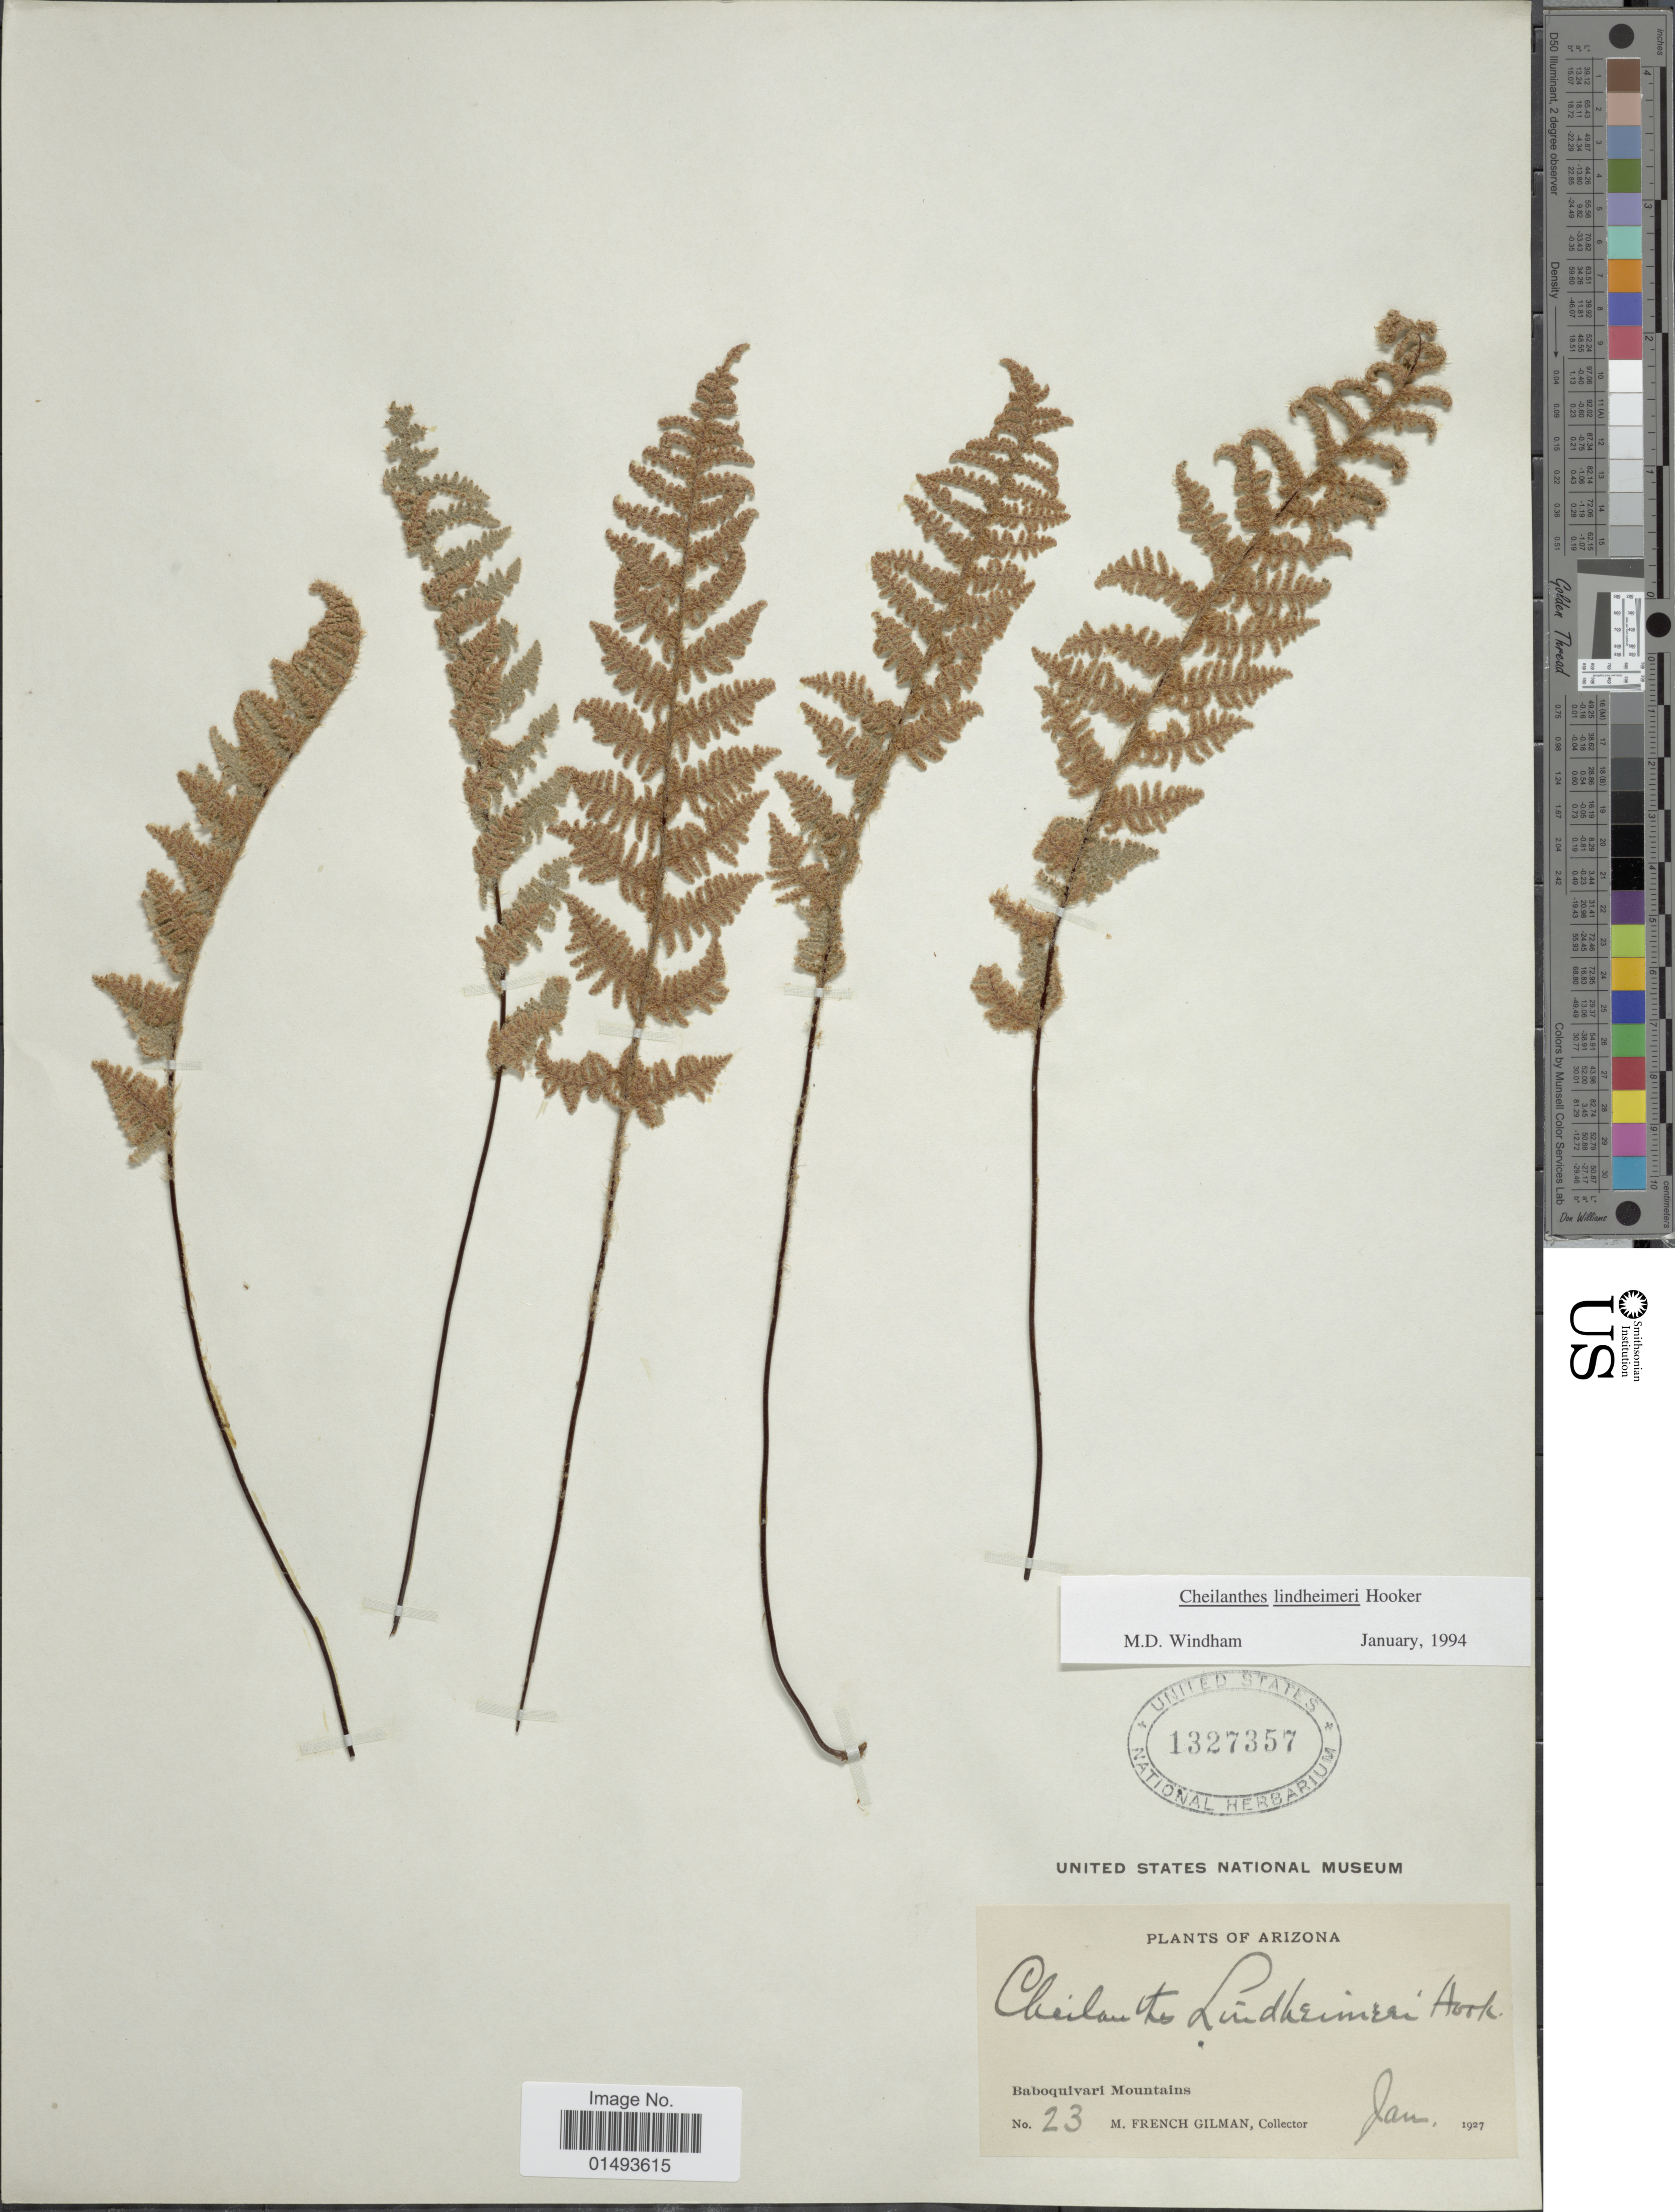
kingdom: Plantae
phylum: Tracheophyta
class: Polypodiopsida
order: Polypodiales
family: Pteridaceae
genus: Myriopteris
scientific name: Myriopteris lindheimeri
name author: (Hook.) J. Sm.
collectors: F. Gilman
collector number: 23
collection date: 1927-01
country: United States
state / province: Arizona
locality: Plants of Arizona, Baboquivari Mountains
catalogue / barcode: US 1327357